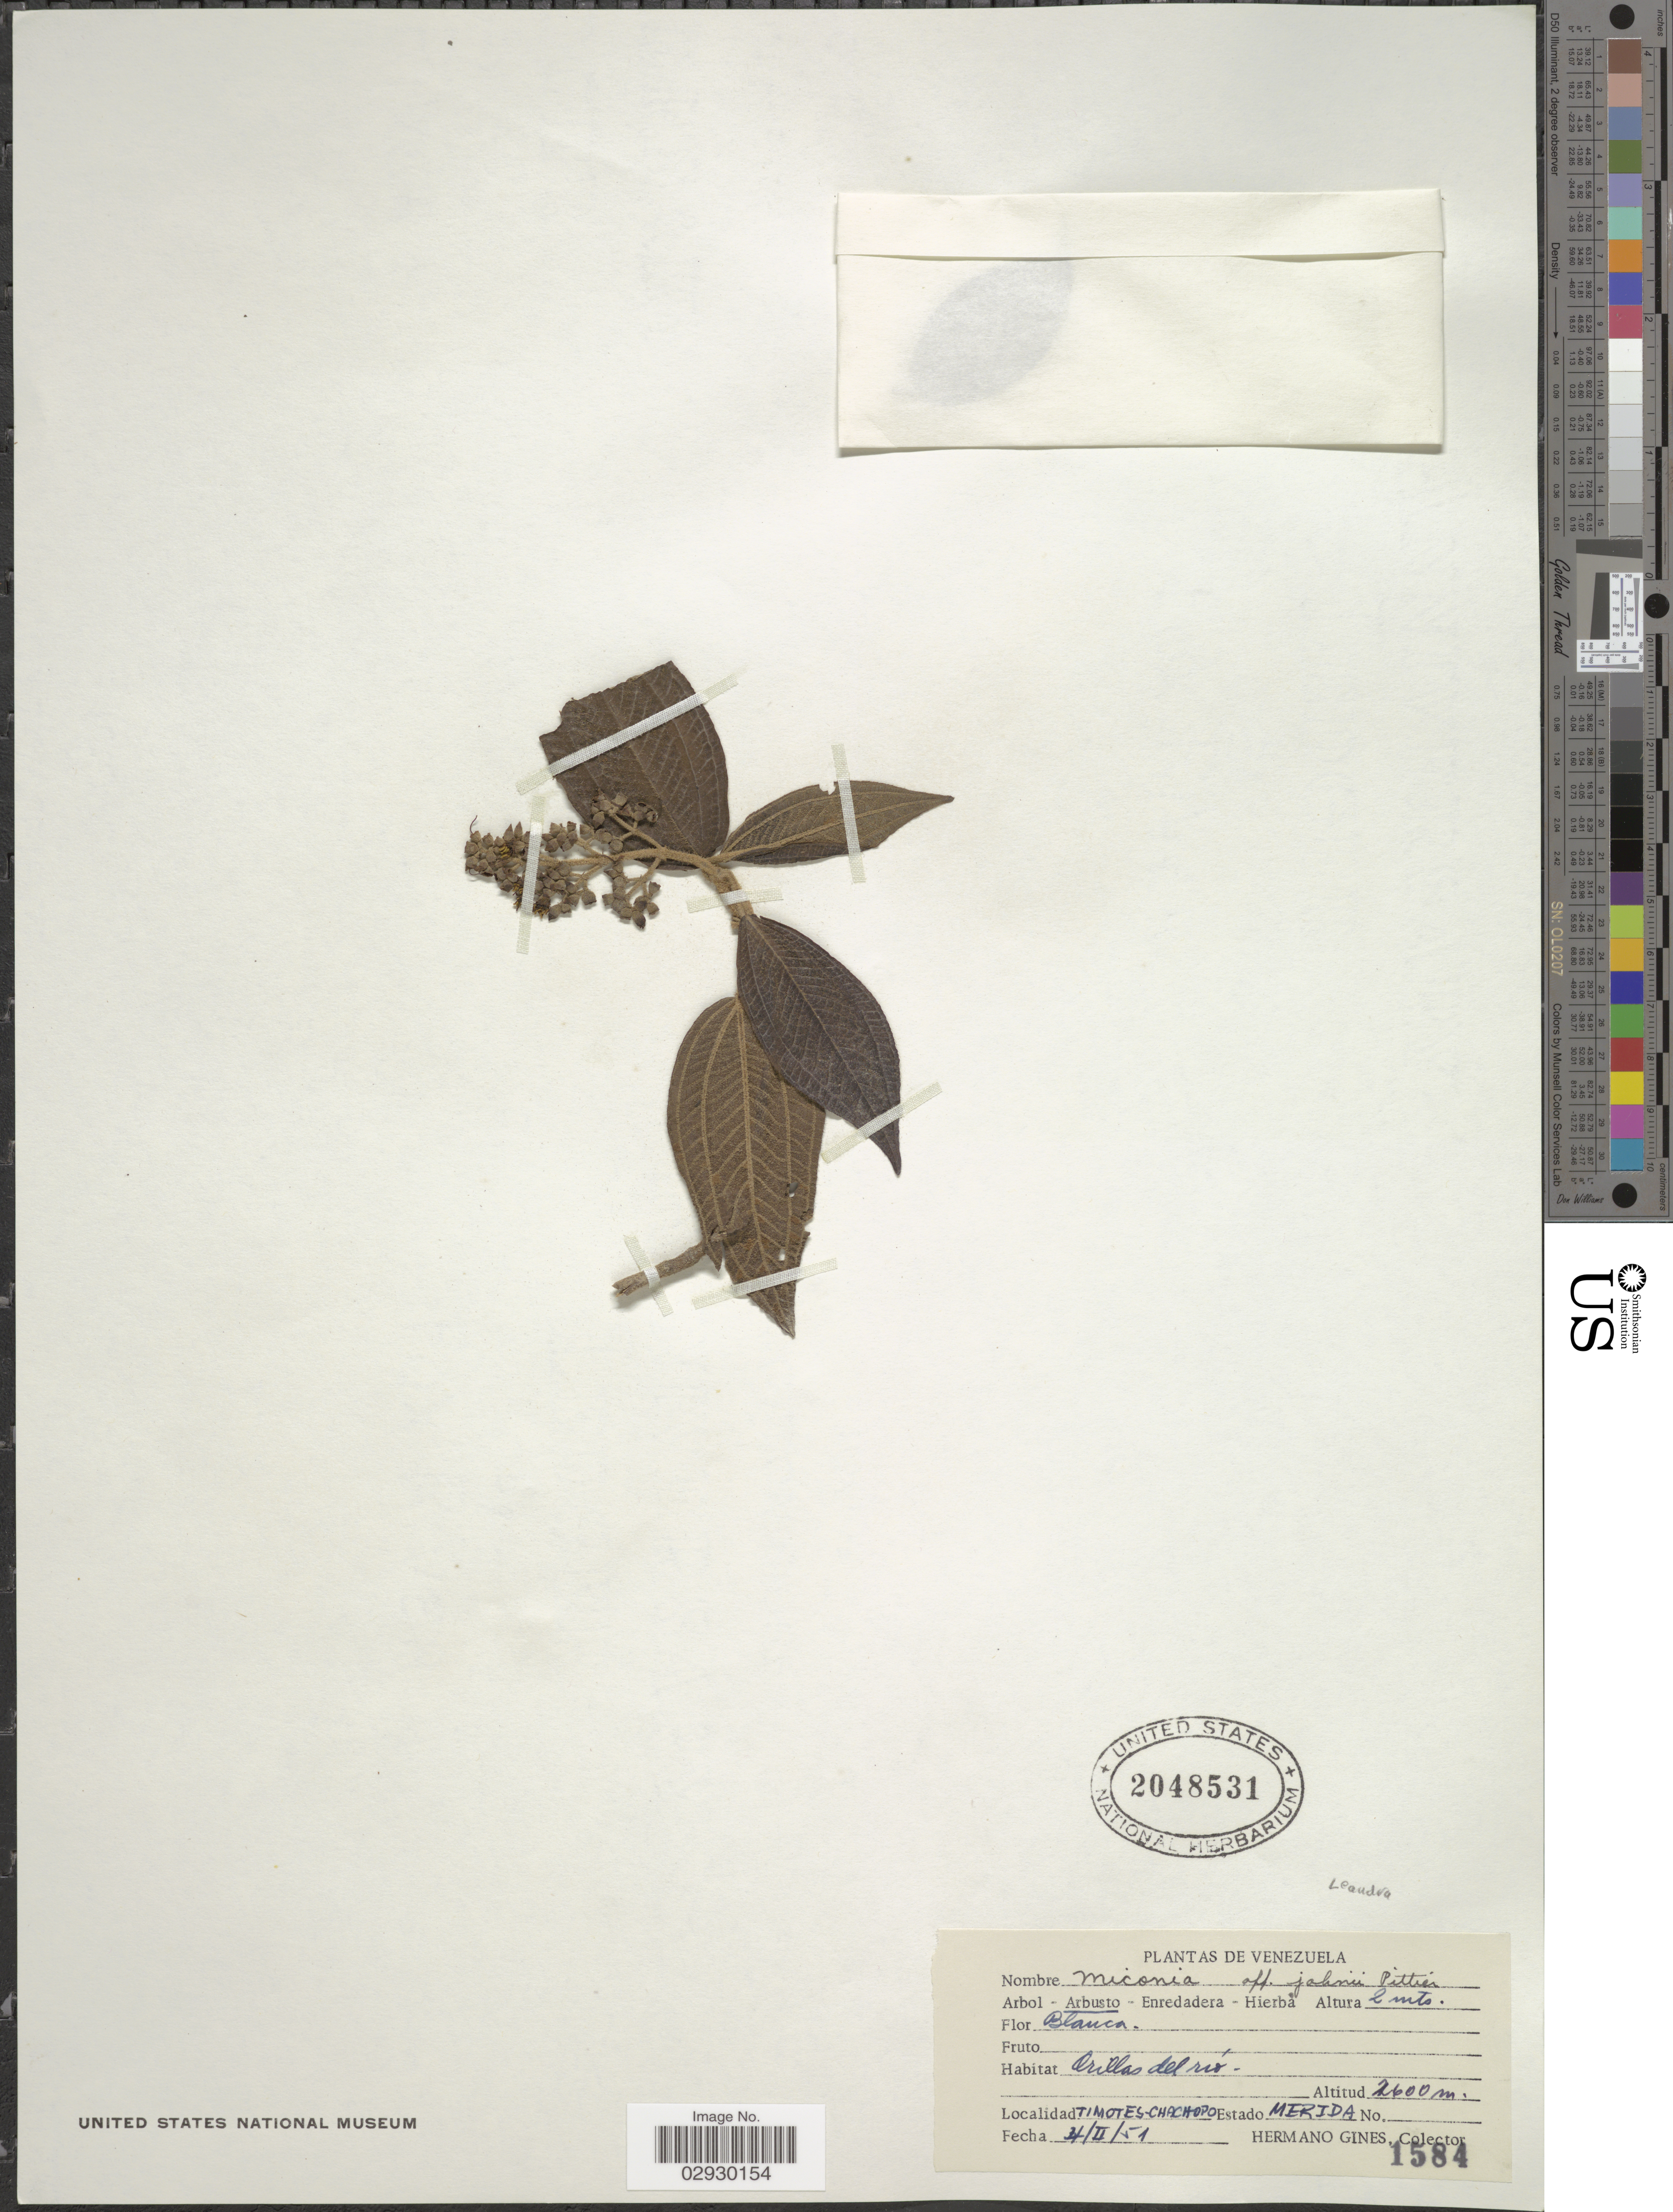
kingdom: Plantae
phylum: Tracheophyta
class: Magnoliopsida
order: Myrtales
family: Melastomataceae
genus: Leandra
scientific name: Leandra subseriata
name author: (Naudin) Cogn.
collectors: Bro. Gines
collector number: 1584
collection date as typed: Transcribed d/m/y: 4/2/51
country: Venezuela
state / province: Mérida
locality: Timotes-Chachopo. Orillas del rió.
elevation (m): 2600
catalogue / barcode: US 2048531